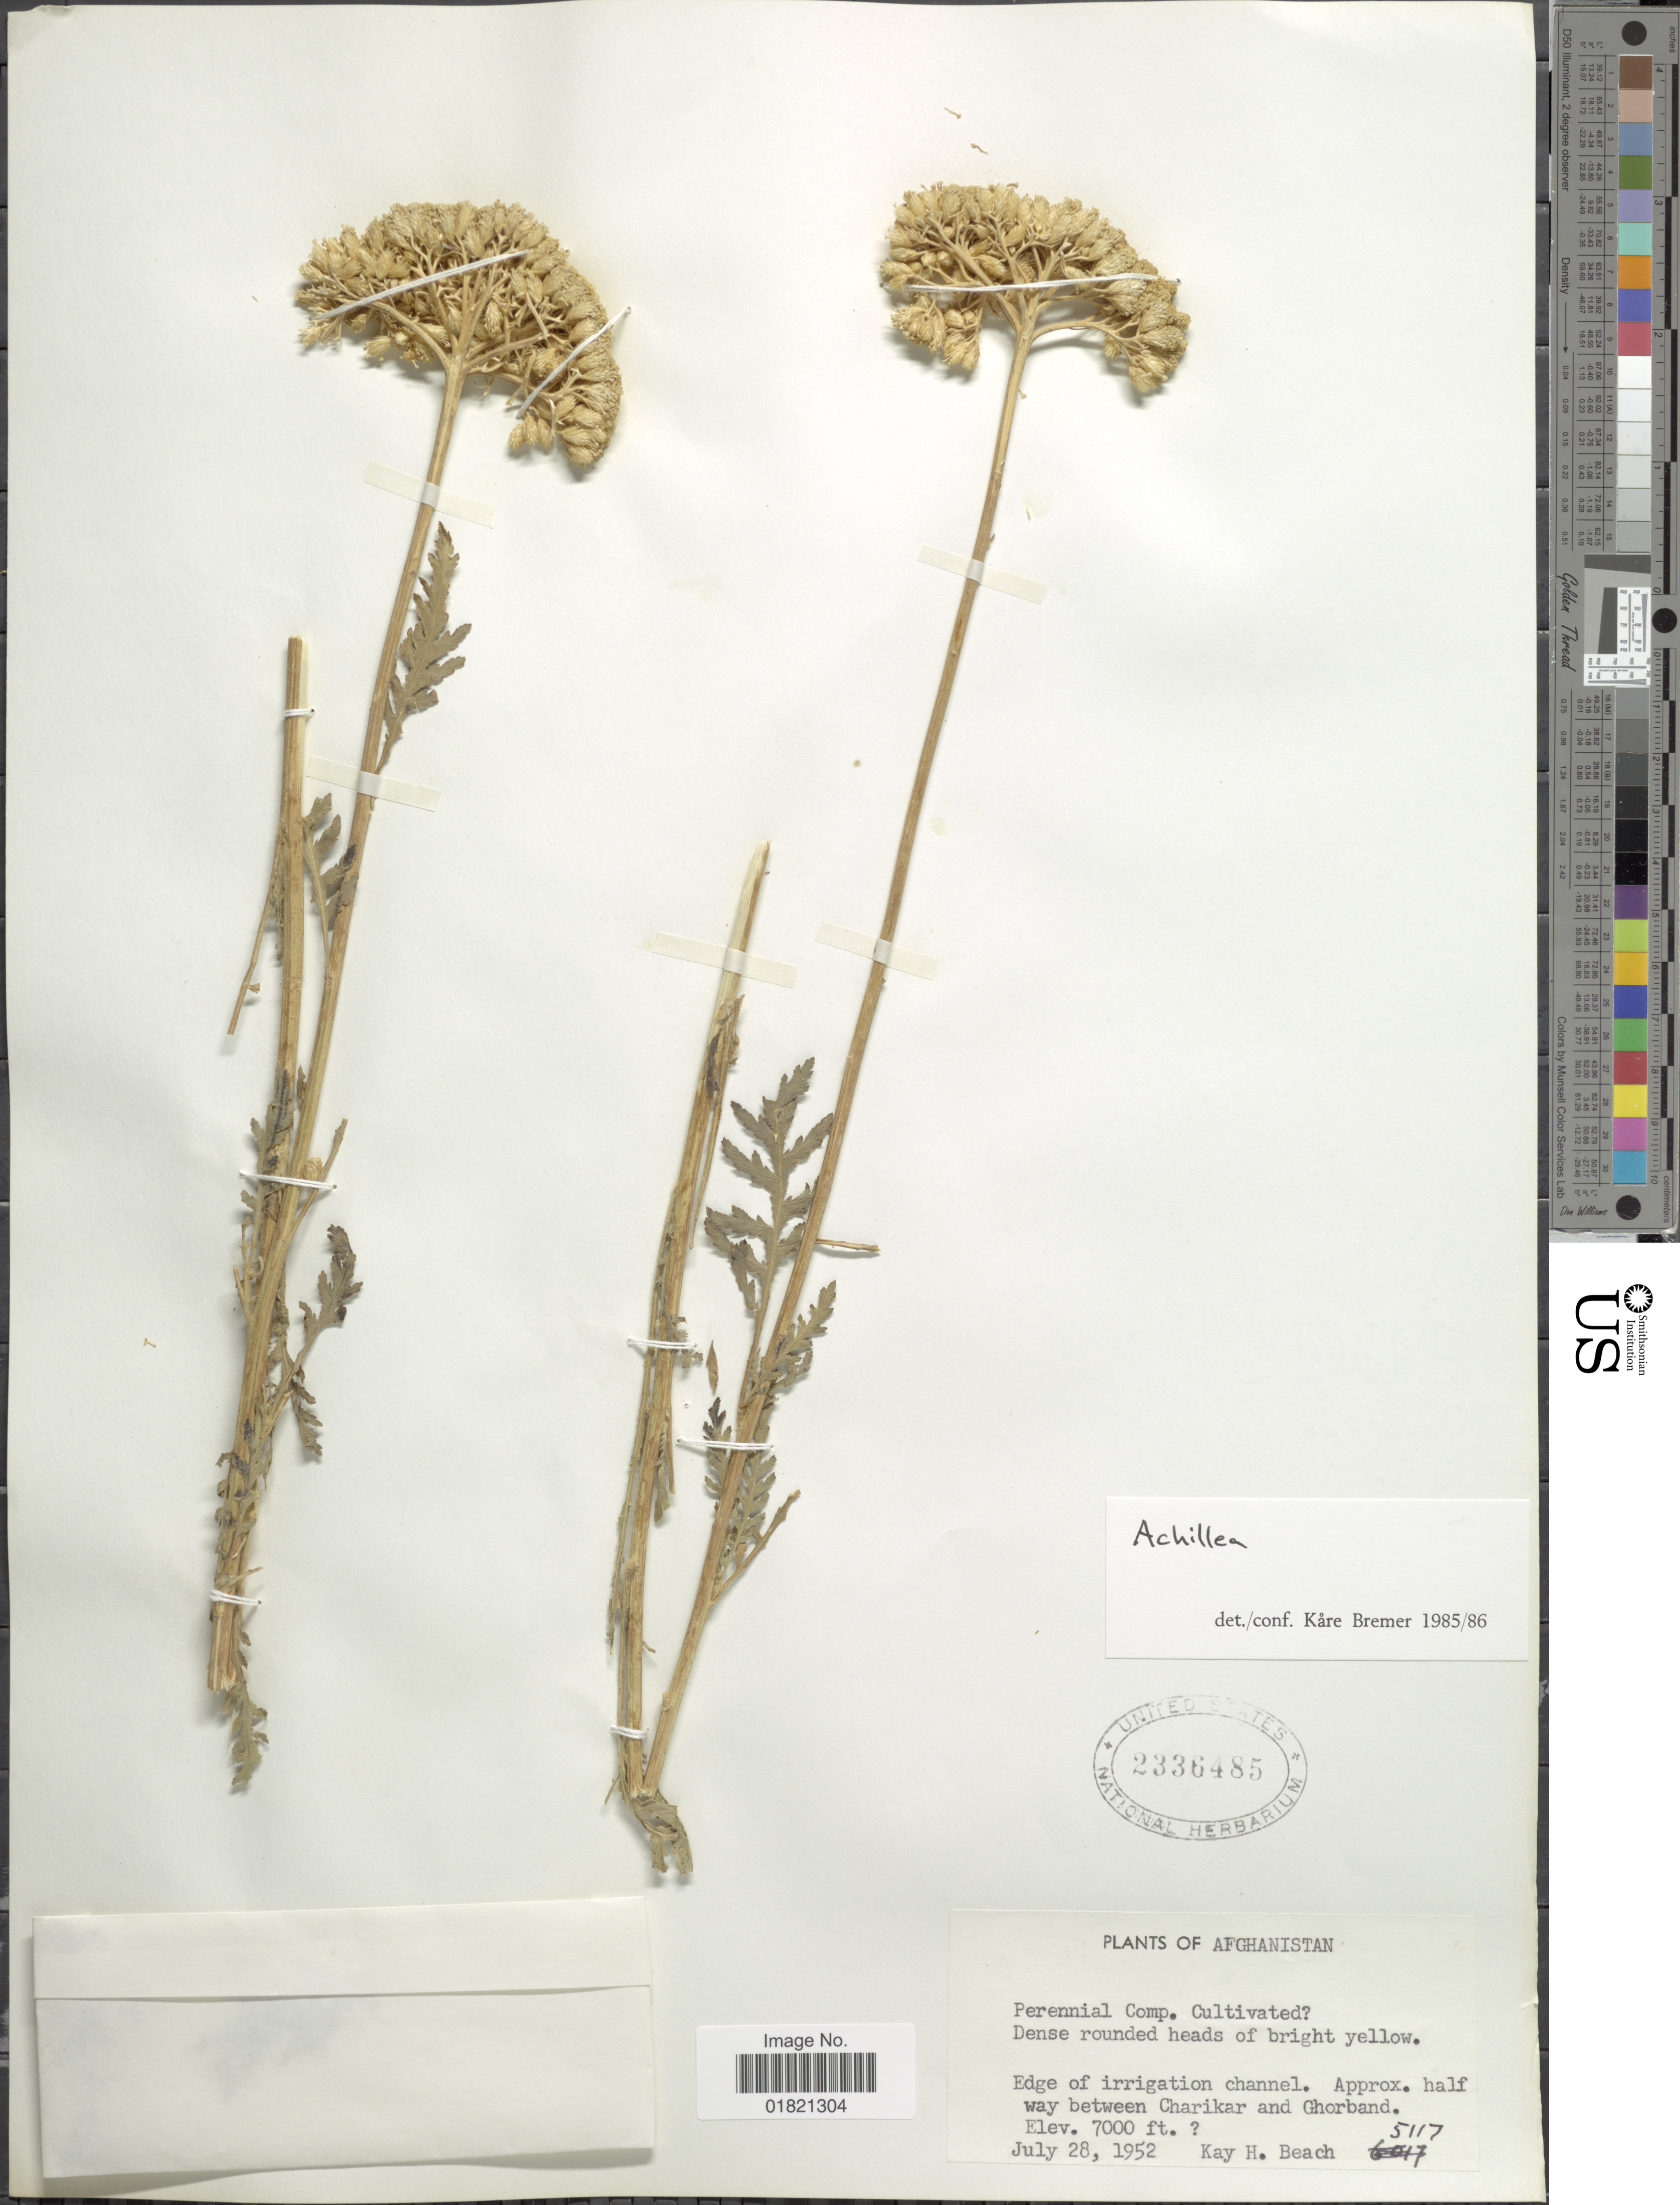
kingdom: Plantae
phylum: Tracheophyta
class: Magnoliopsida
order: Asterales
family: Asteraceae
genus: Achillea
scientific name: Achillea sp.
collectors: K. H. Beach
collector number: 5117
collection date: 1952-07-28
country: Afghanistan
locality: Approx. half way between Charikar and Ghorband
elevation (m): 2134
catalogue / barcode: US 2336485